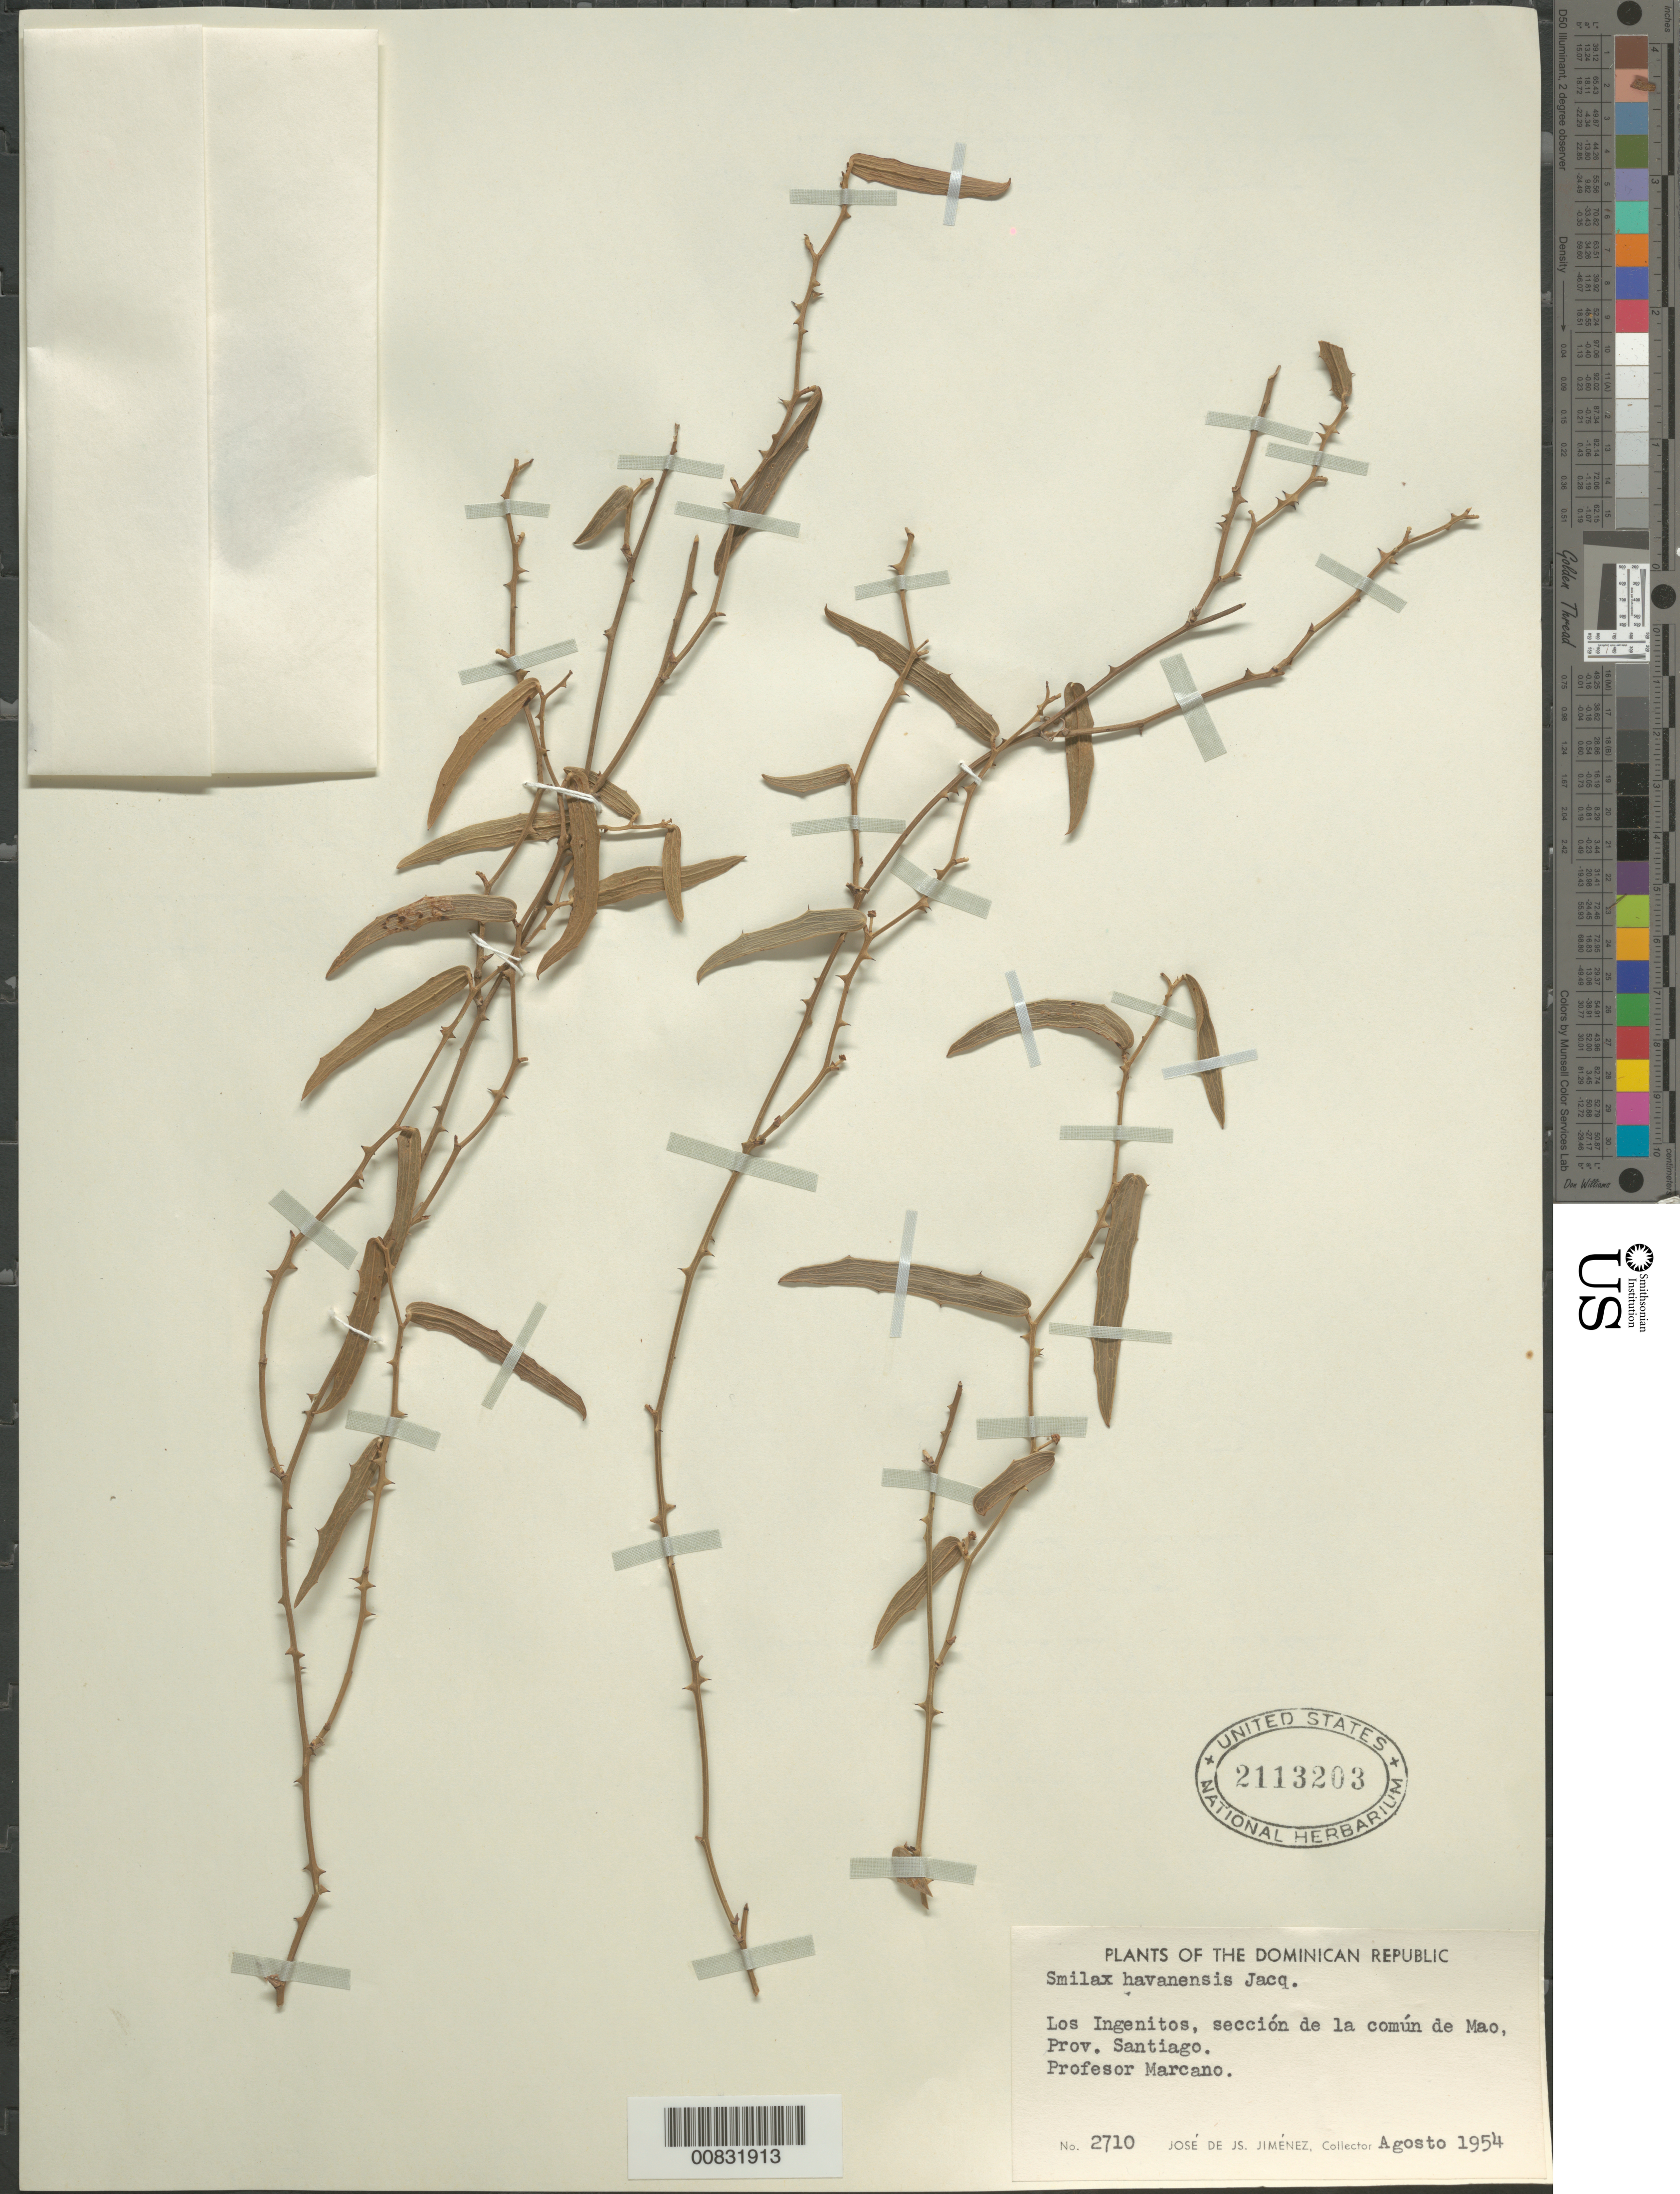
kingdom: Plantae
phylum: Tracheophyta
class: Liliopsida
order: Liliales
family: Smilacaceae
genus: Smilax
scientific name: Smilax havanensis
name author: Jacq.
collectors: J. J. Jiménez & E. J. Marcano F.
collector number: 2710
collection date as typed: Aug 1954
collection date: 1954-08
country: Dominican Republic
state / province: Santiago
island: Hispaniola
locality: Los Ingenitos, sección de la común de Mao.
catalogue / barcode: US 2113203